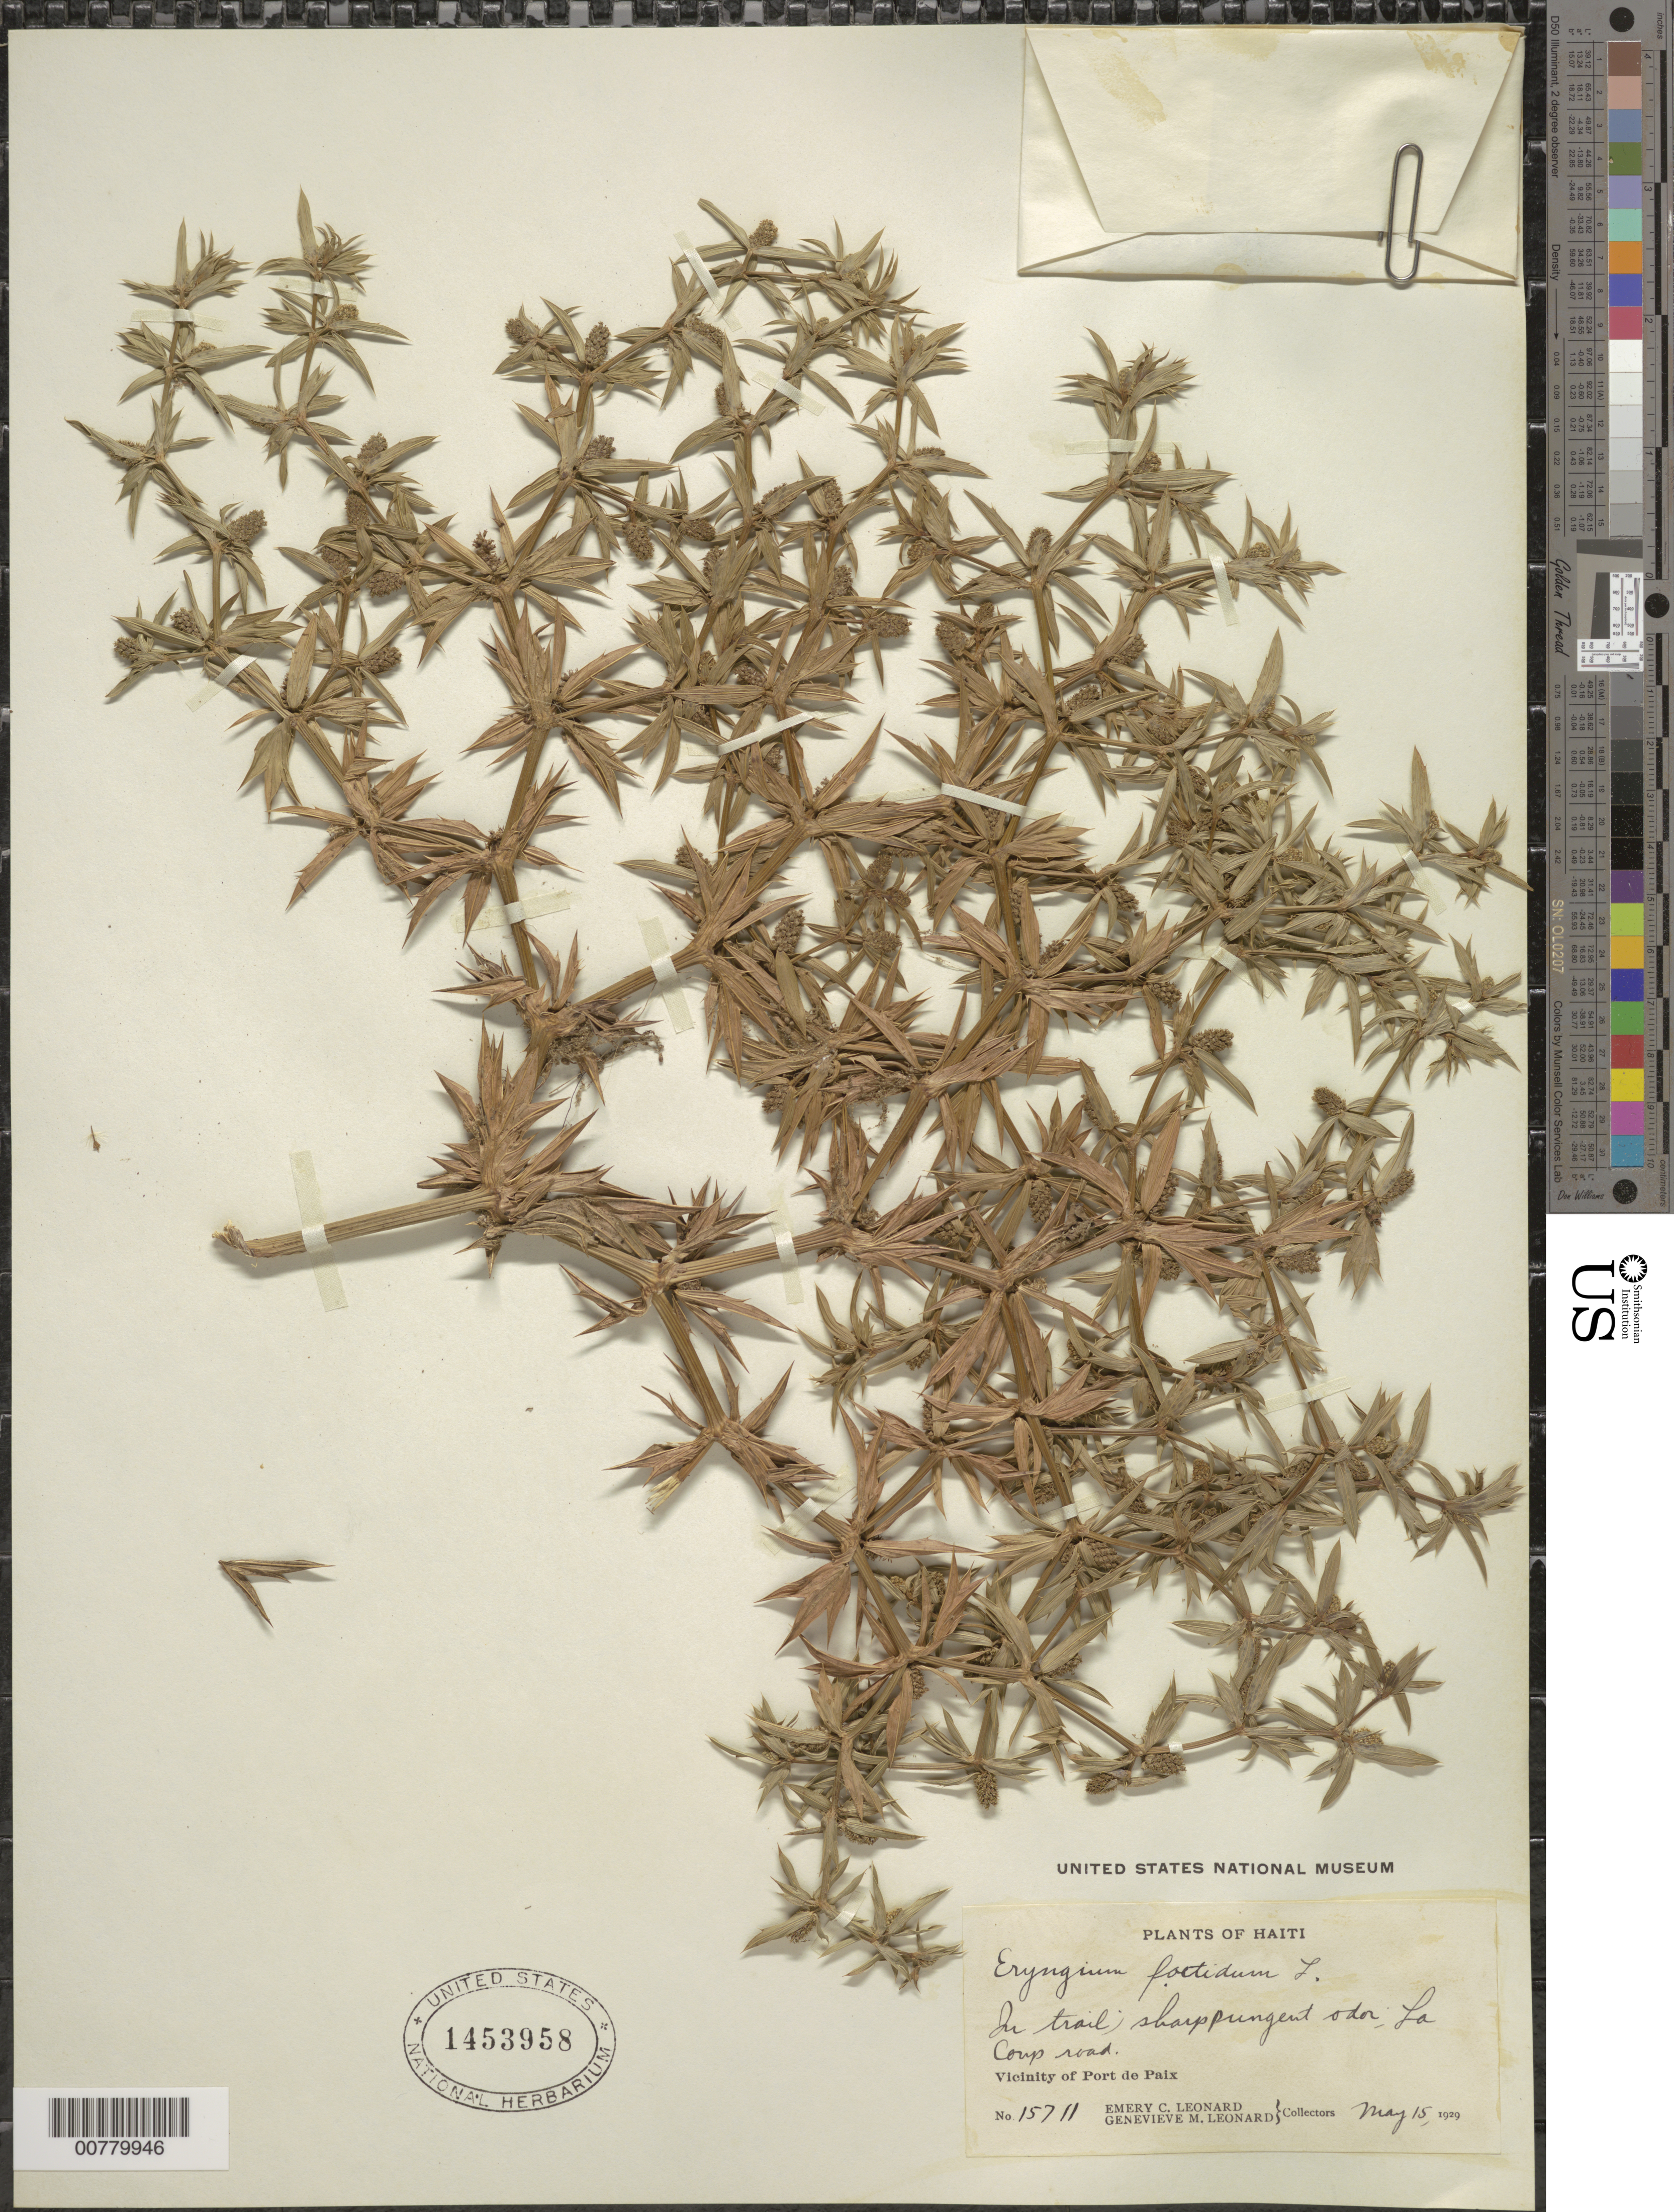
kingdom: Plantae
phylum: Tracheophyta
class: Magnoliopsida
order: Apiales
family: Apiaceae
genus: Eryngium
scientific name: Eryngium foetidum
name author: L.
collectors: E. C. Leonard & G. M. Leonard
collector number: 15711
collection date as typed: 15 May 1929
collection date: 1929-05-15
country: Haiti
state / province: Nord-Ouest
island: Hispaniola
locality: Vicinity of Port de Paix, La Camp road.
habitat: In trail.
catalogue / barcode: US 1453958